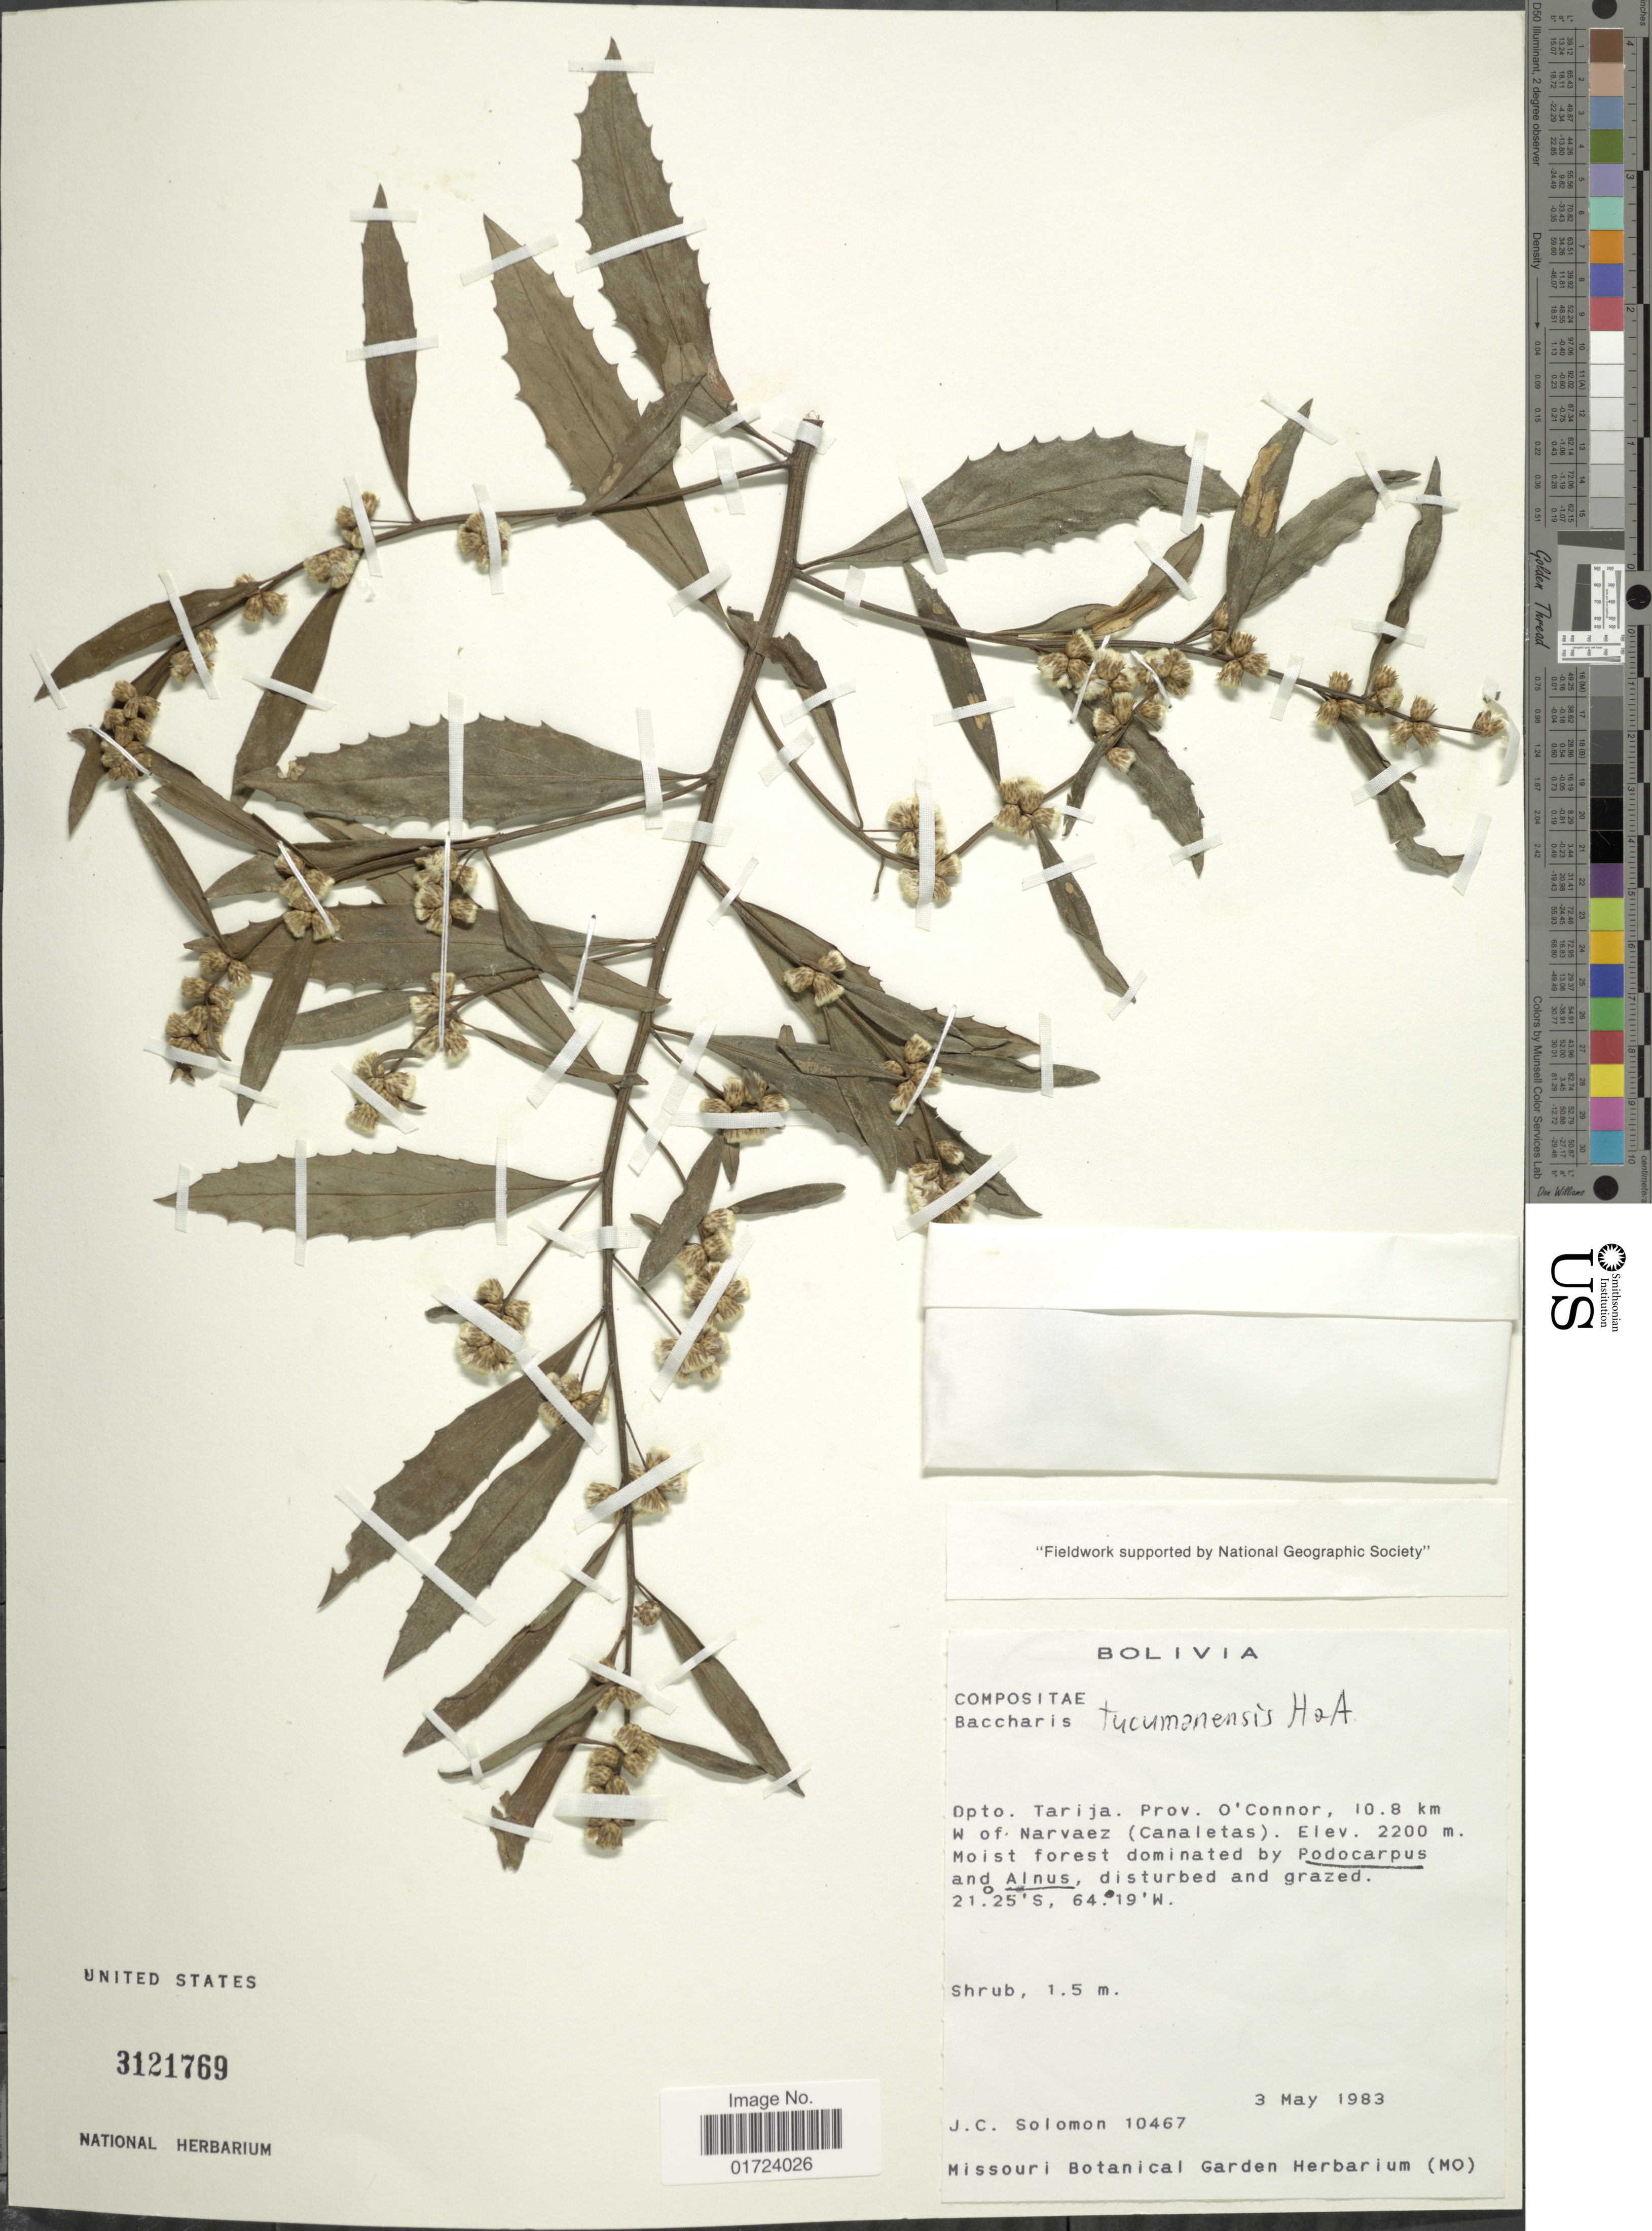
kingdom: Plantae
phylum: Tracheophyta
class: Magnoliopsida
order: Asterales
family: Asteraceae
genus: Baccharis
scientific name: Baccharis tucumanensis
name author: Hook. & Arn.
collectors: J. C. Solomon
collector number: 10467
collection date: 1983-05-03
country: Bolivia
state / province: Tarija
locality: Dpto. Tarija. Prov. O'Connor, 10.8 km W of Narvaez (Canaletas).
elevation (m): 2200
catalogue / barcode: US 3121769